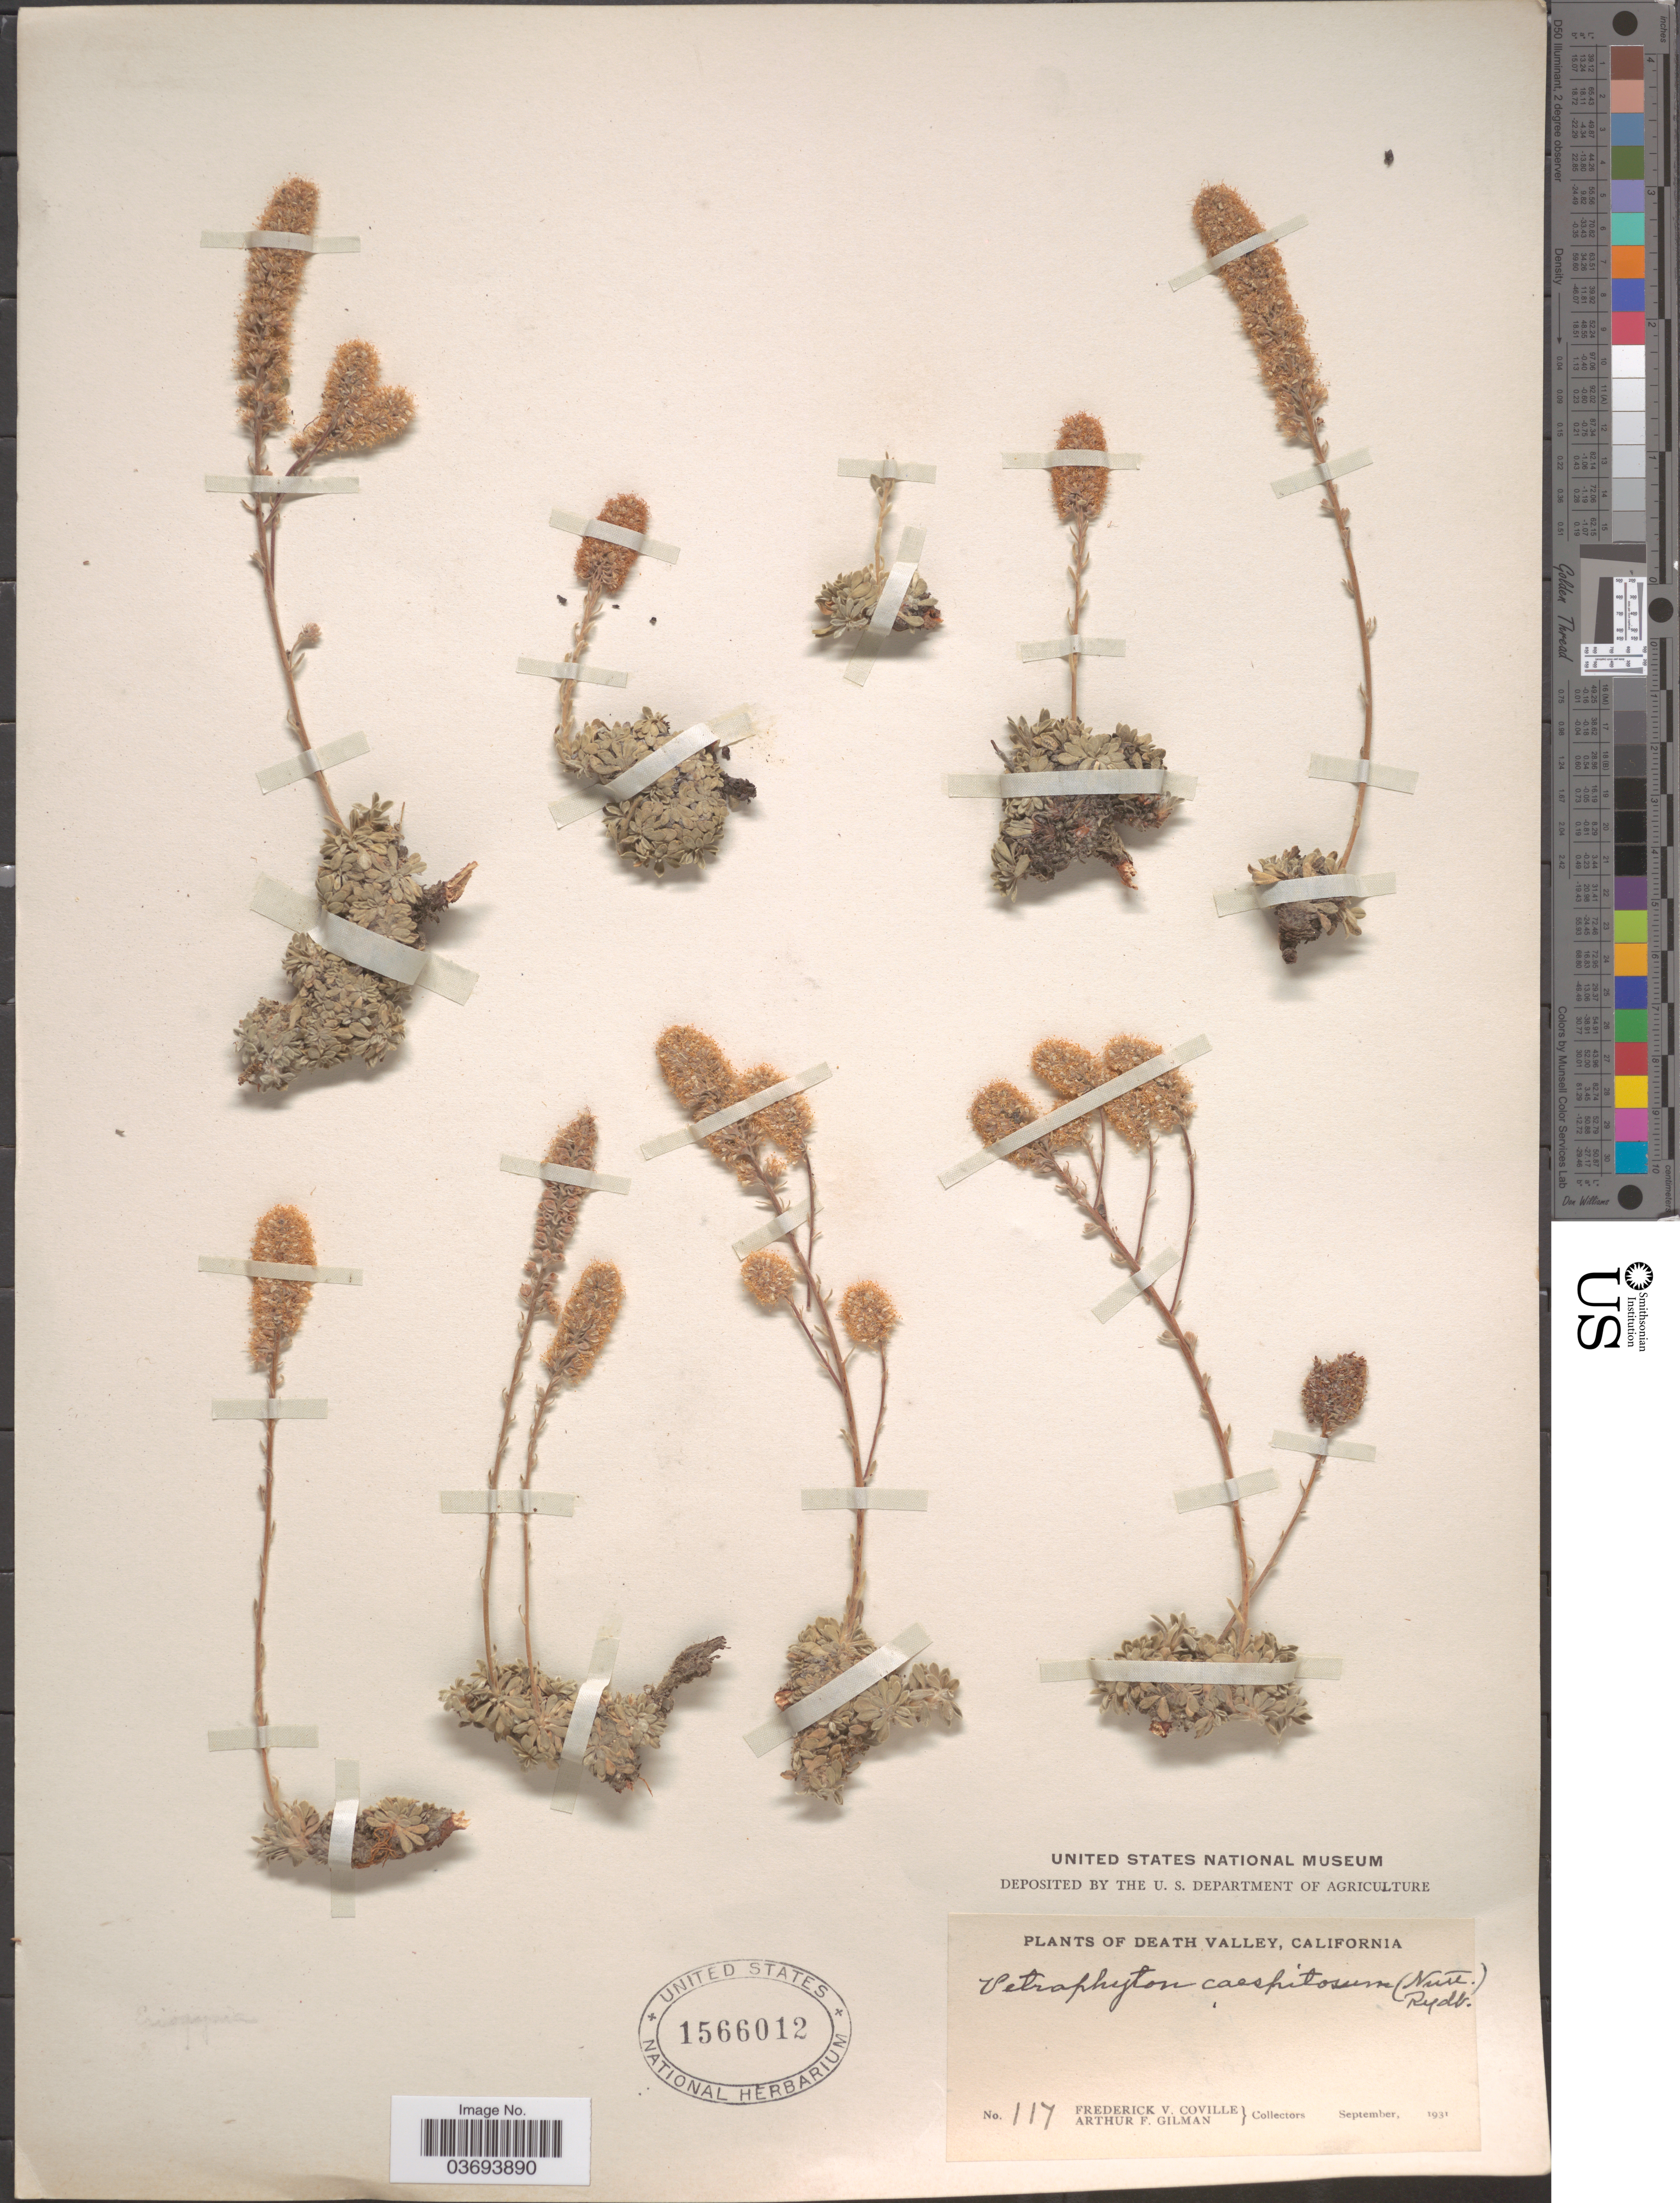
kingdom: Plantae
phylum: Tracheophyta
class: Magnoliopsida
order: Rosales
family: Rosaceae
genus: Petrophytum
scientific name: Petrophytum caespitosum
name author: (Nutt.) Rydb.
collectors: F. V. Coville & A. Gilman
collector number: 117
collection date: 1931-09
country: United States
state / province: California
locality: Death Valley.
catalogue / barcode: US 1566012